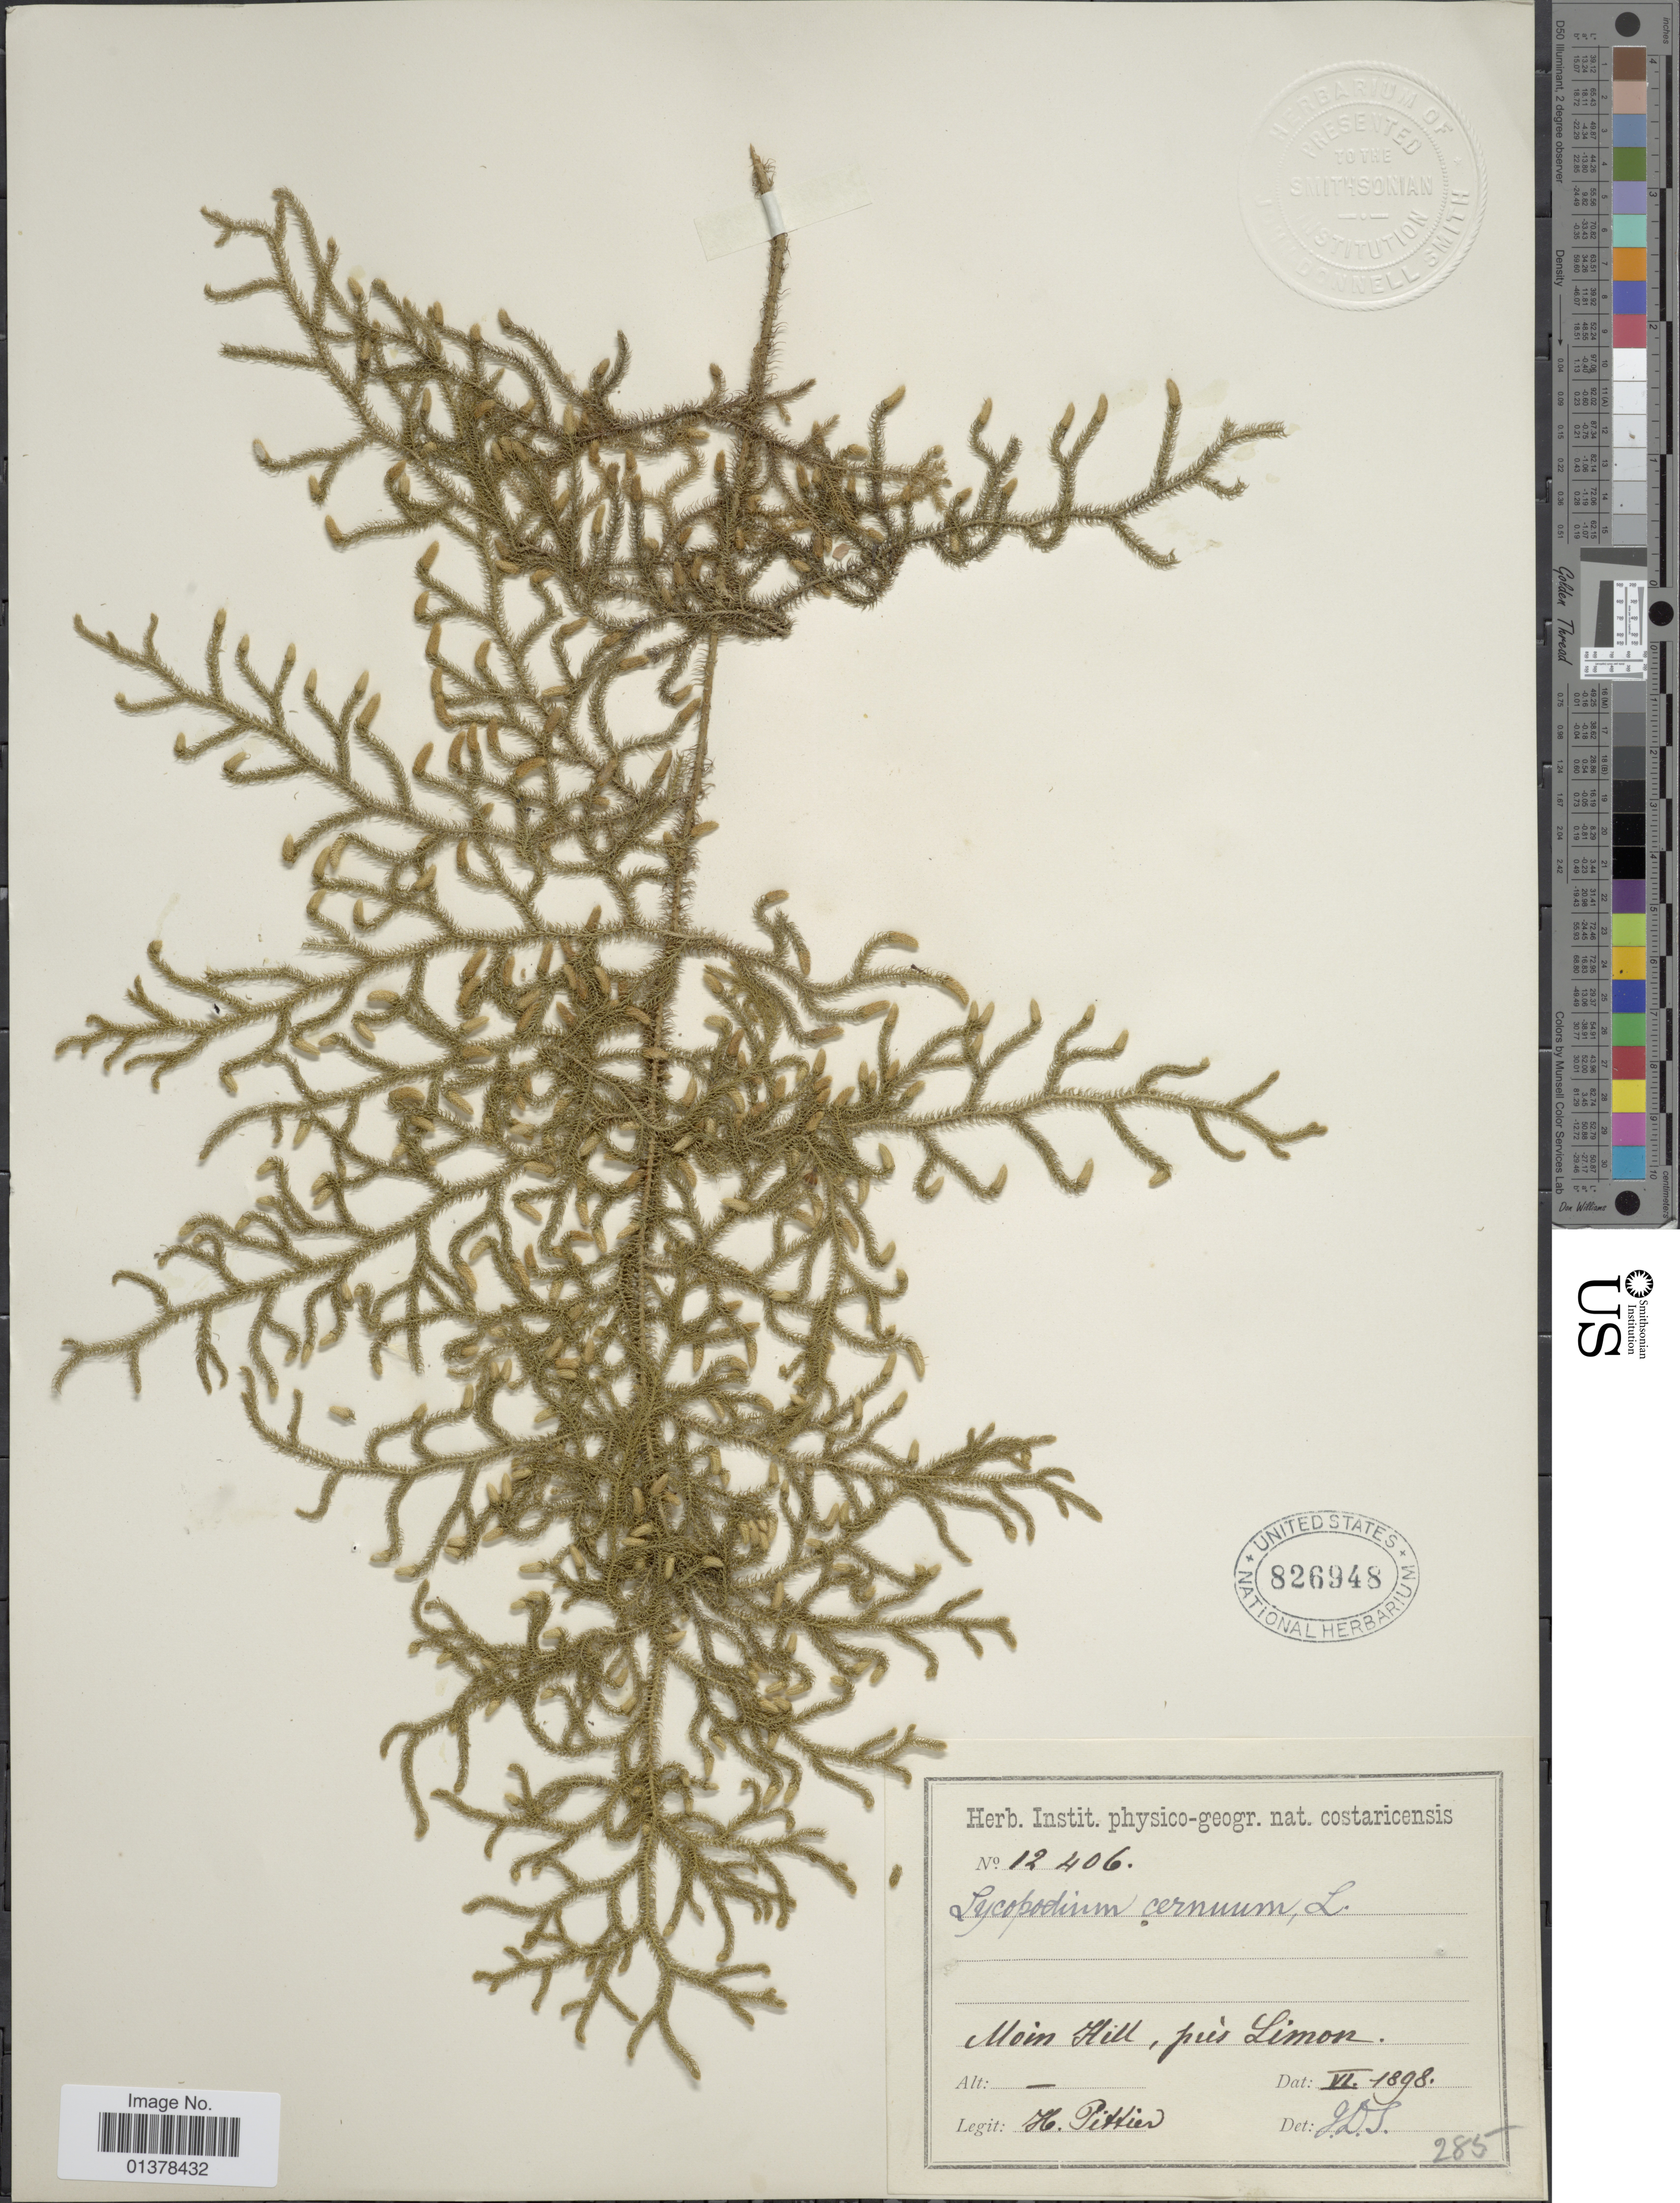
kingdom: Plantae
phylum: Tracheophyta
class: Lycopodiopsida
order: Lycopodiales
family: Lycopodiaceae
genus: Palhinhaea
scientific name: Palhinhaea cernua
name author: (L.) Vasc. & Franco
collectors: H. F. Pittier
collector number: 12406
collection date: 1898-06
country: Costa Rica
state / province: Limón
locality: Moin Hill, pres Limon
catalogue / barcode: US 826948